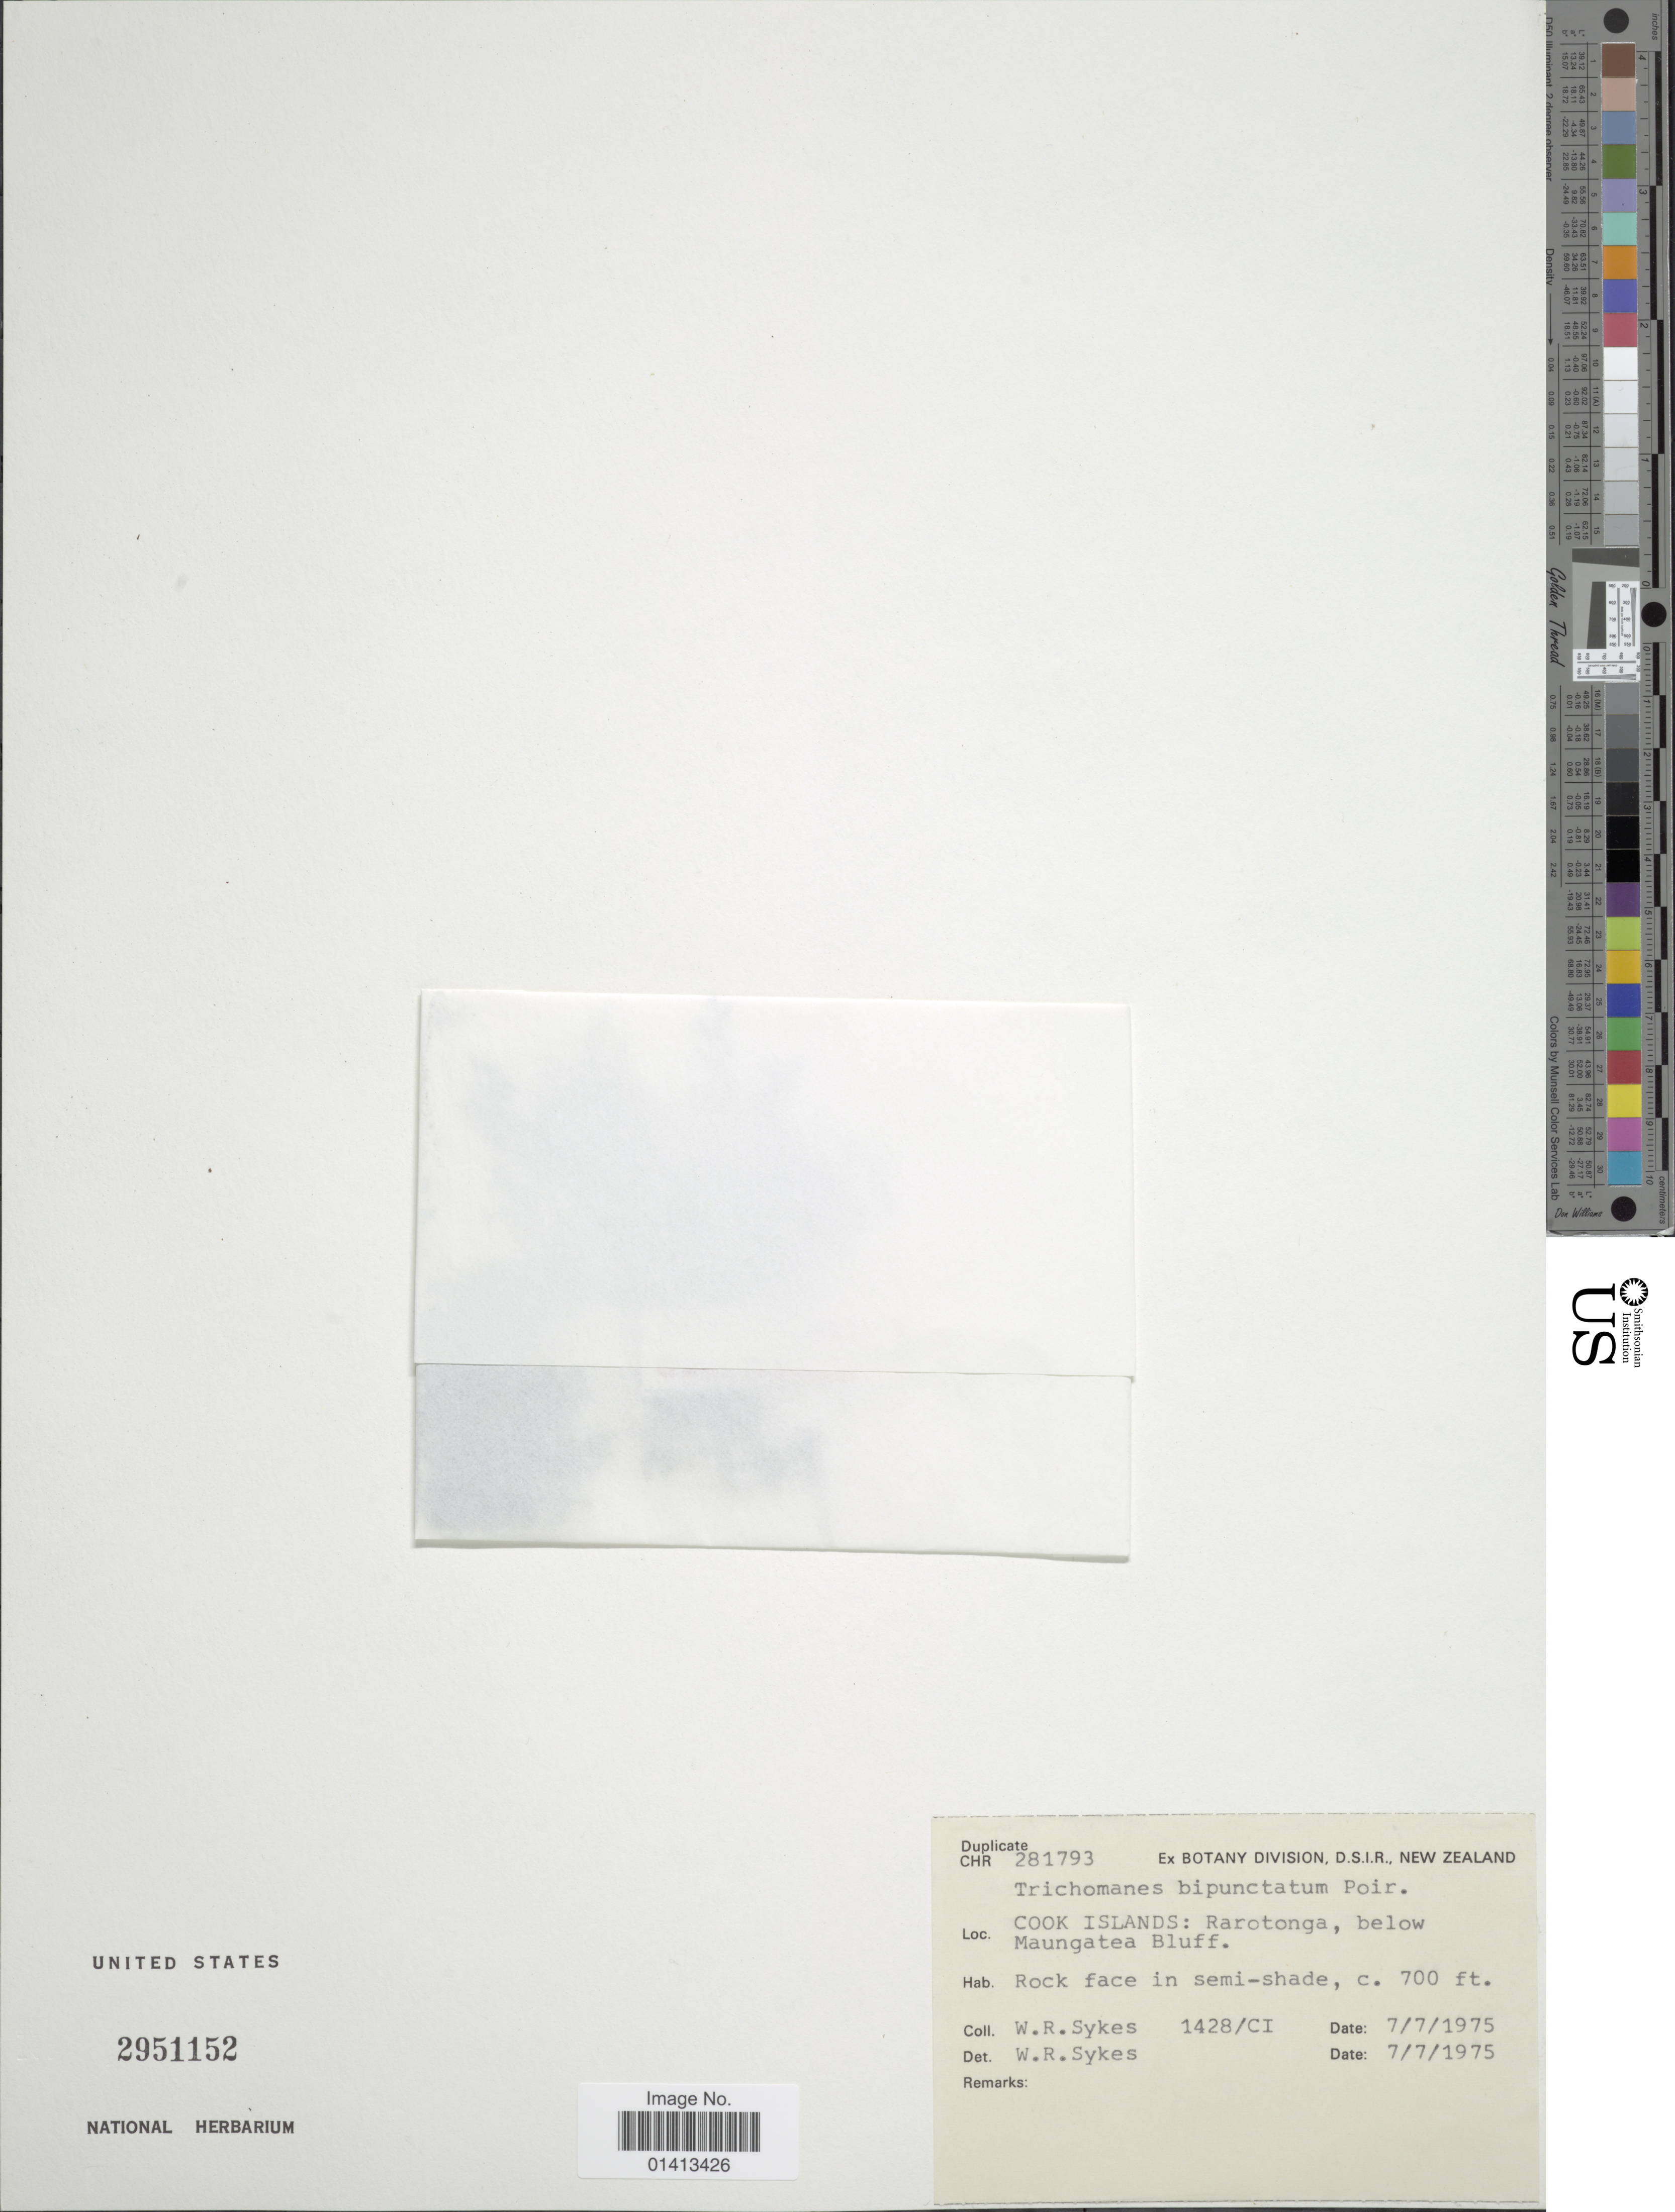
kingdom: Plantae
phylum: Tracheophyta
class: Polypodiopsida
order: Hymenophyllales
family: Hymenophyllaceae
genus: Crepidomanes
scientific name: Crepidomanes bipunctatum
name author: (Poir.) Copel.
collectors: W. R. Sykes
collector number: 1428/CI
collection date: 1975-07-07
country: Cook Islands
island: Rarotonga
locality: Rarotonga, below Maungatea Bluff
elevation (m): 213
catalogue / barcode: US 2951152